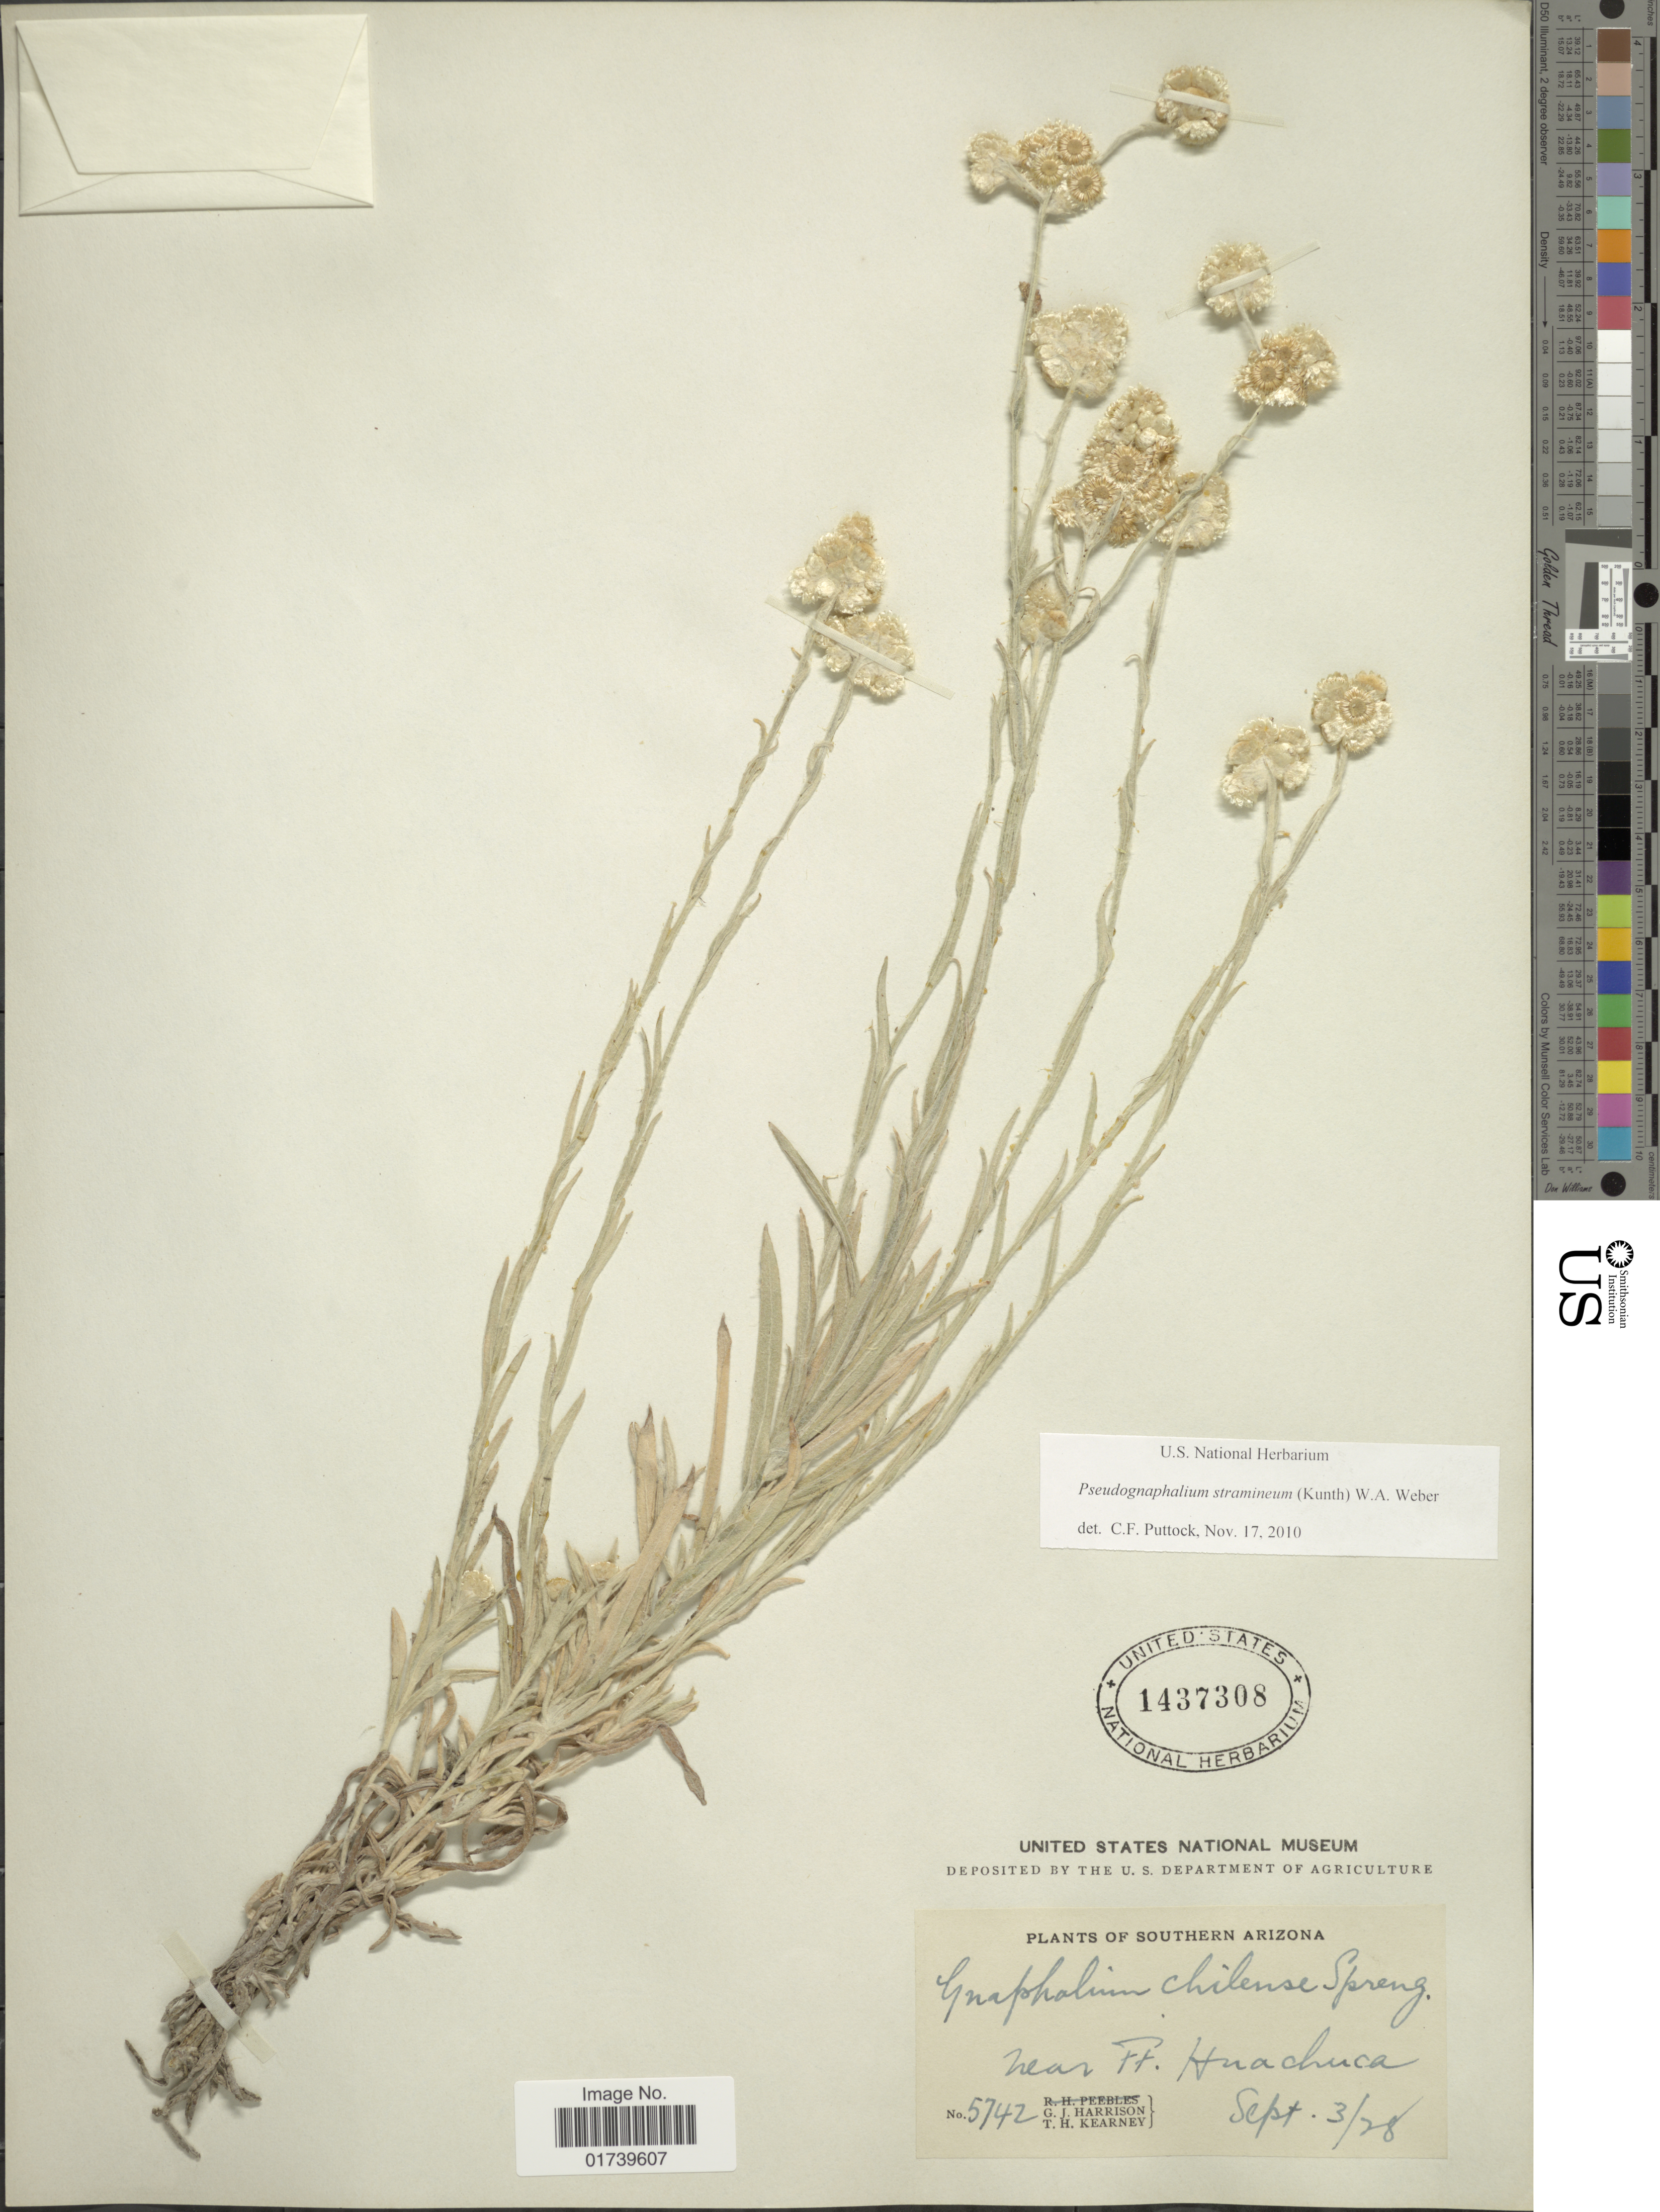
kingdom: Plantae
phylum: Tracheophyta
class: Magnoliopsida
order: Asterales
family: Asteraceae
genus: Pseudognaphalium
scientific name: Pseudognaphalium stramineum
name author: (Kunth) Anderb.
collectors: G. J. Harrison & T. H. Kearney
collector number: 5742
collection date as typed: Transcribed d/m/y: 3/9/28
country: United States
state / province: Arizona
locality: Near Ft. Huachuca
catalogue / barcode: US 1437308